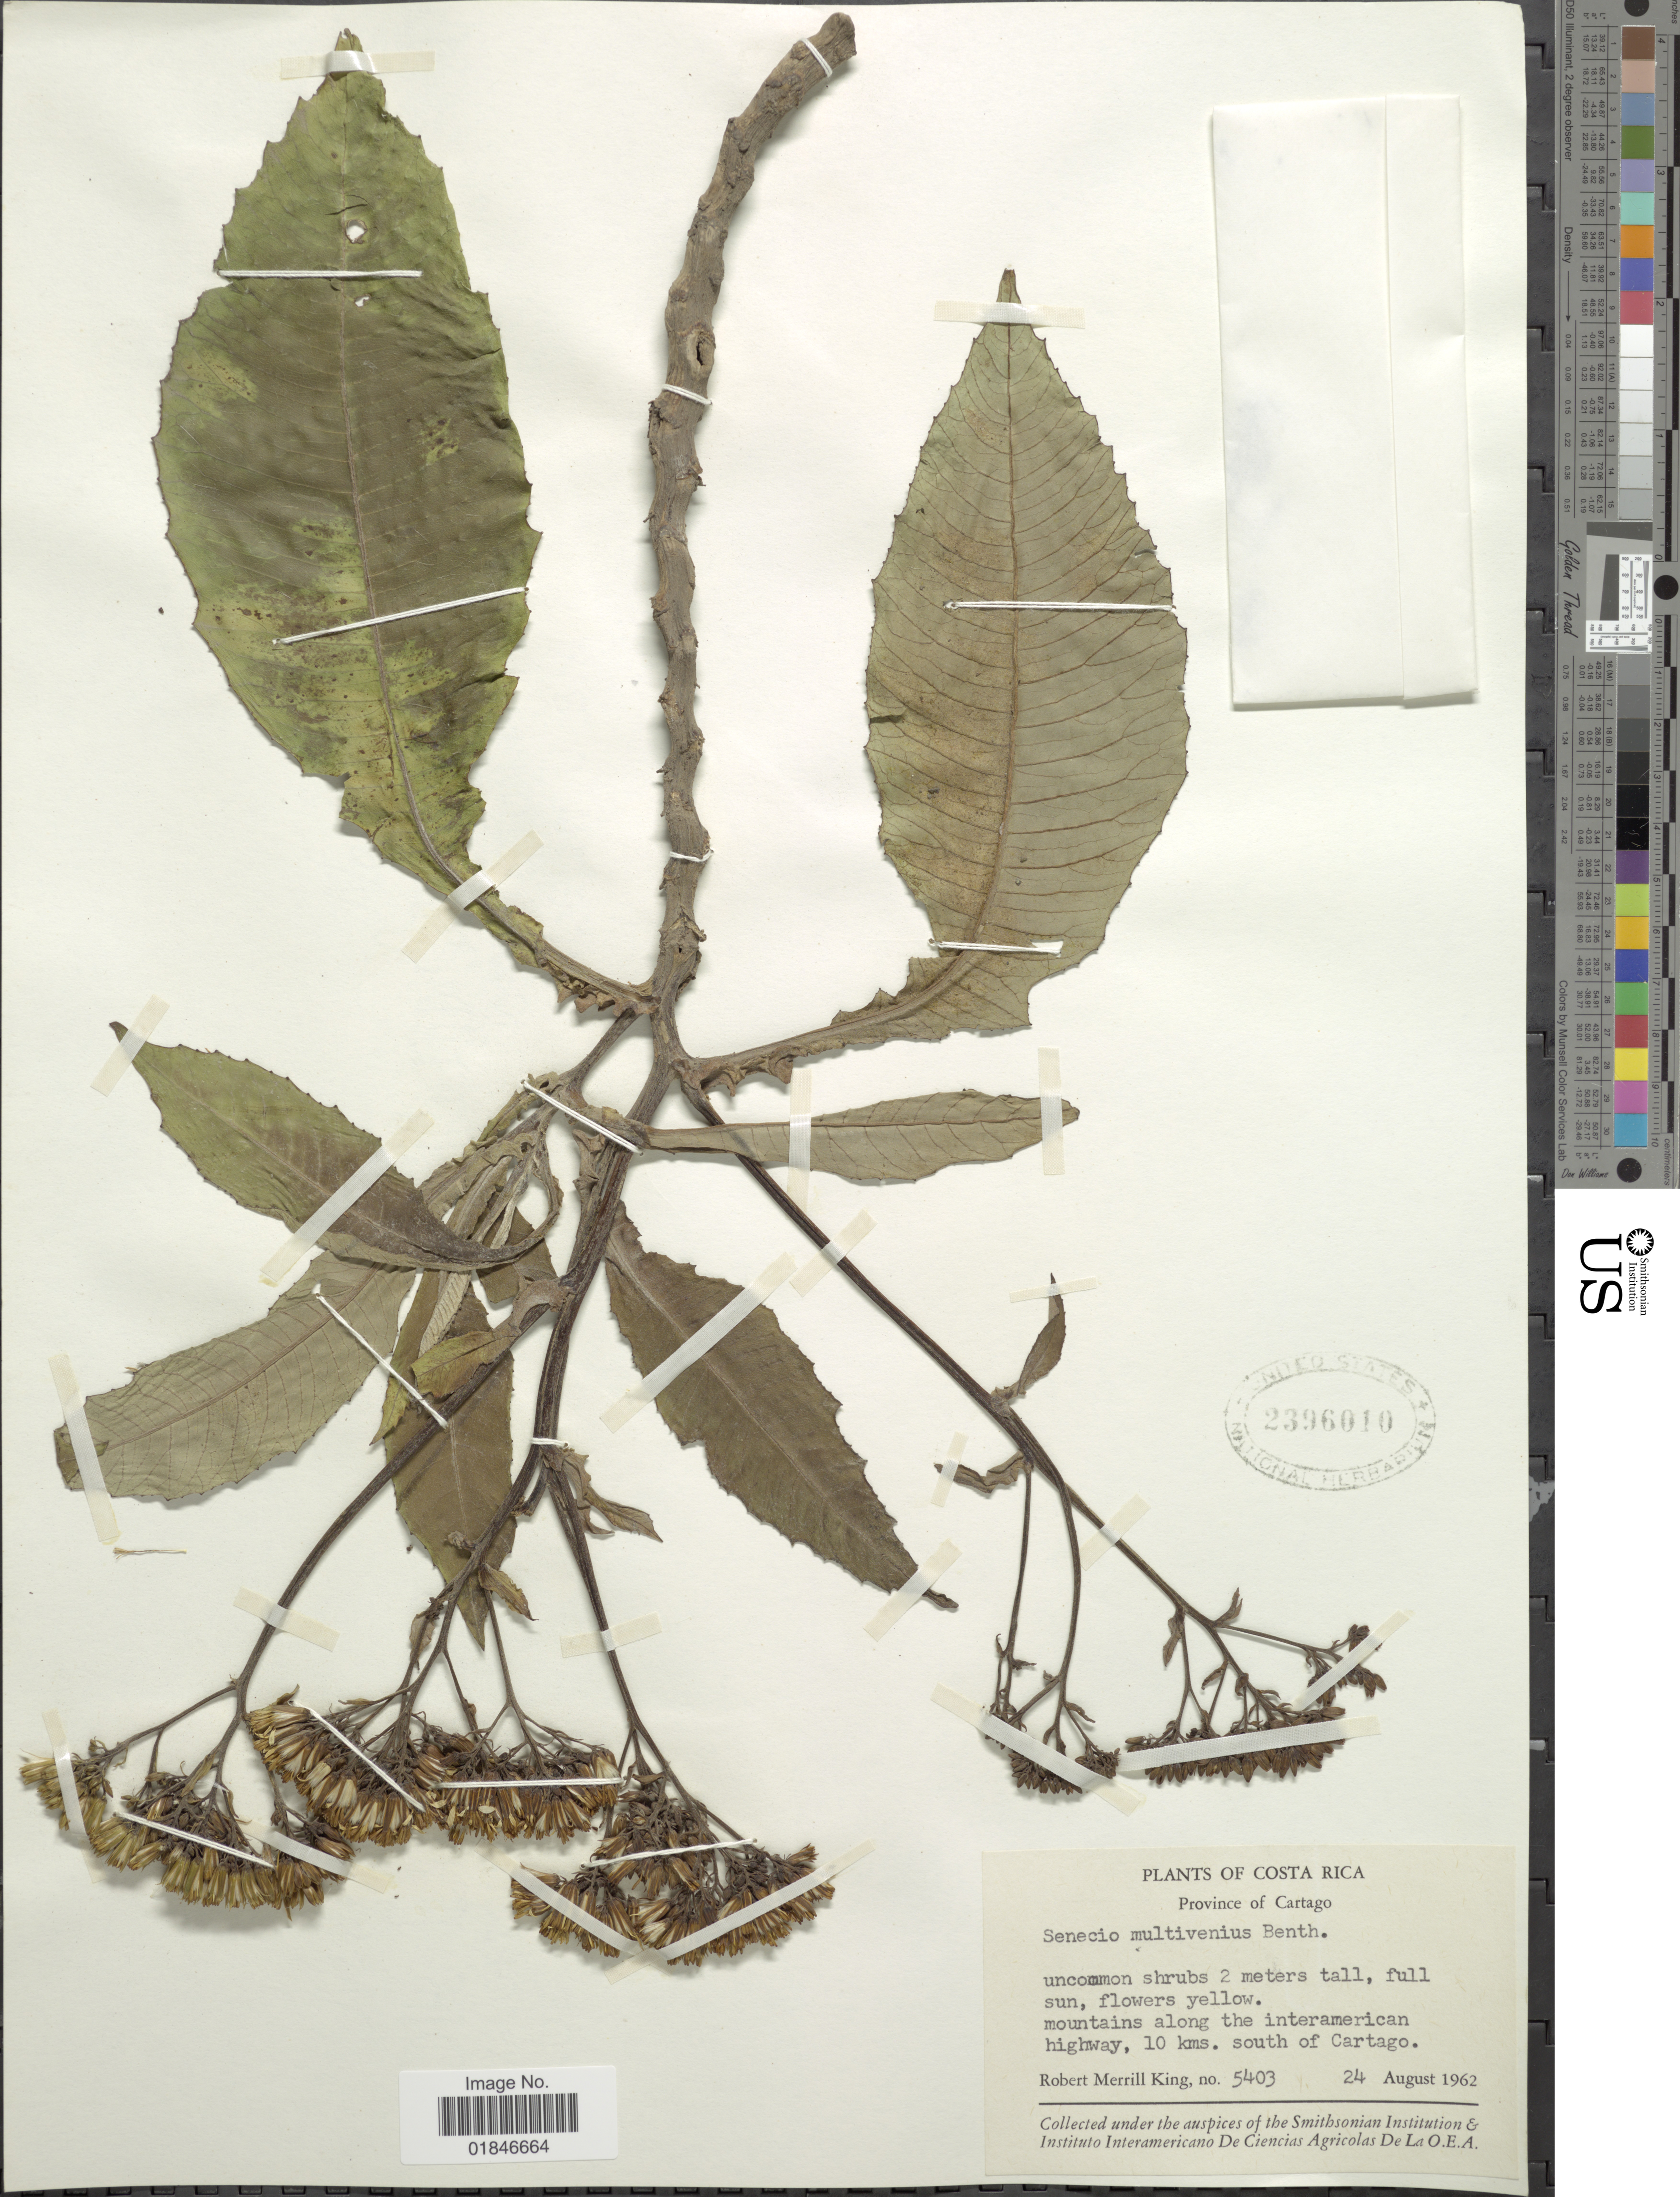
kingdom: Plantae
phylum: Tracheophyta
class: Magnoliopsida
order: Asterales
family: Asteraceae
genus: Jessea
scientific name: Jessea megaphylla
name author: (Greenm.) H. Rob. & Cuatrec.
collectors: R. M. King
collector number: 5403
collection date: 1962-08-24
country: Costa Rica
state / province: Cartago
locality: Mountains along the interamerican highway, 10 kms. south of Cartago.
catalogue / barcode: US 2396010